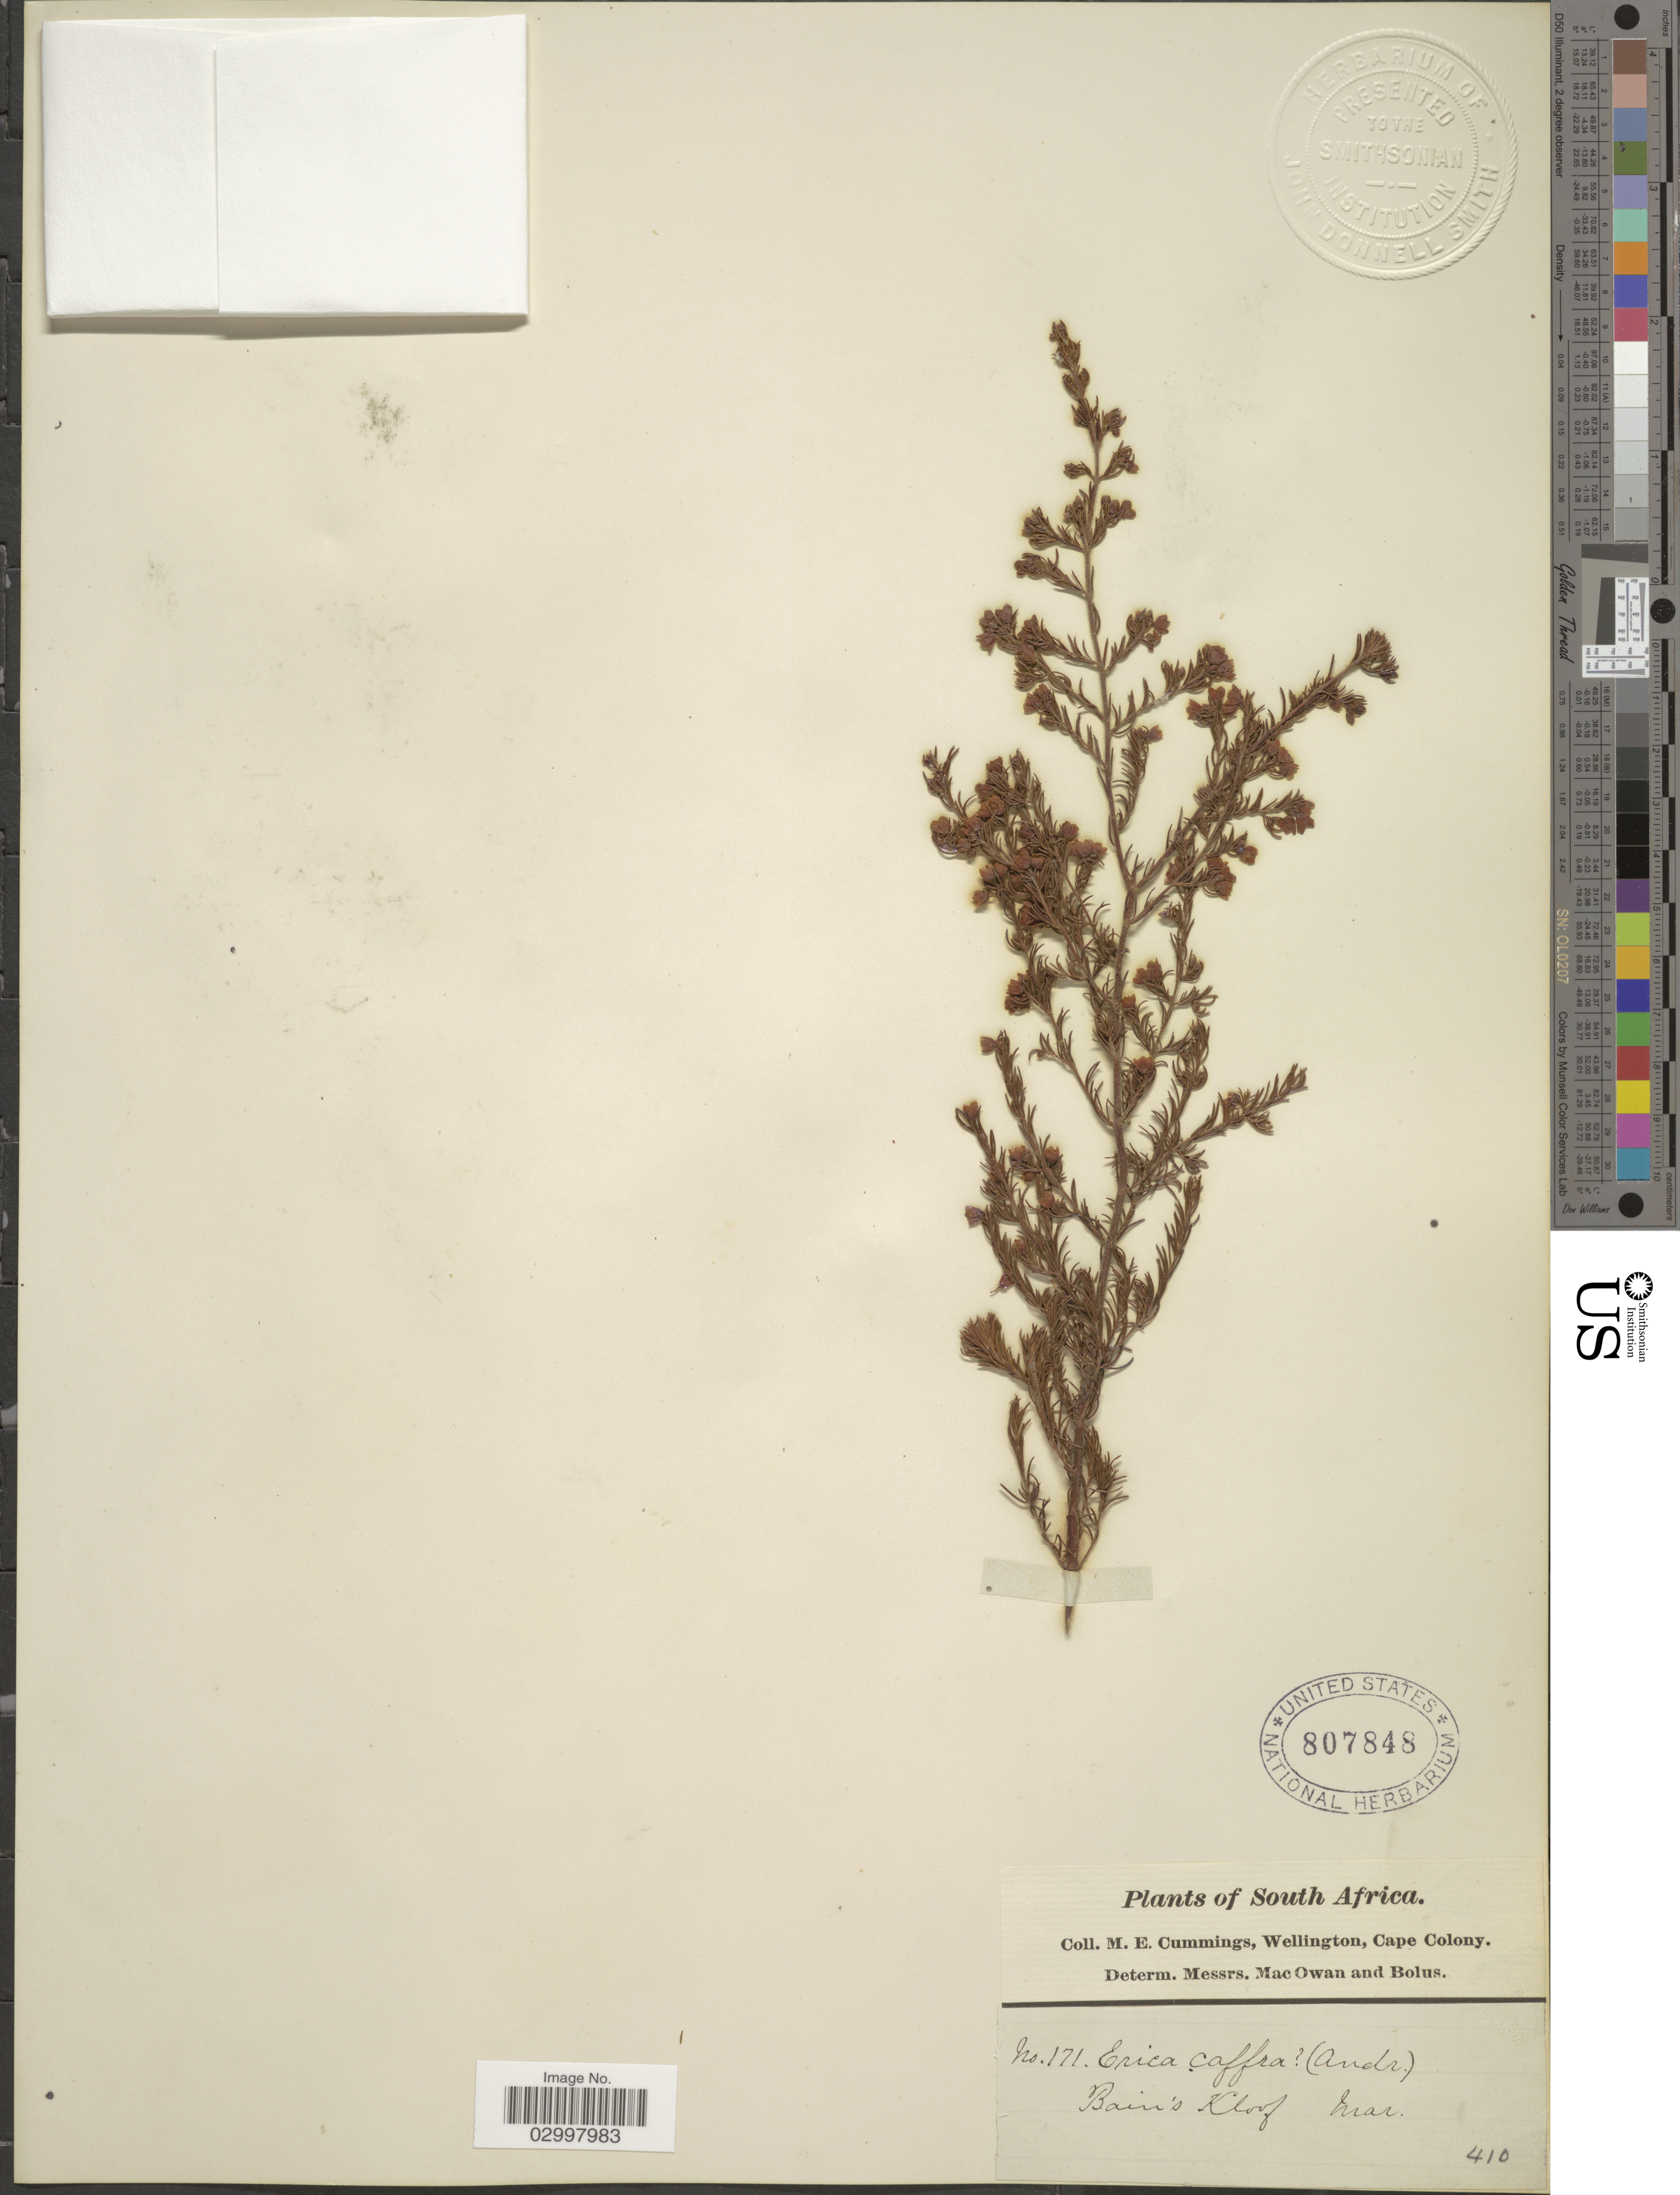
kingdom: Plantae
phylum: Tracheophyta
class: Magnoliopsida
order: Ericales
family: Ericaceae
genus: Erica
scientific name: Erica caffra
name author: L.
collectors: M. E. Cummings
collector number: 171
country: South Africa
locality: Bain's Kloof.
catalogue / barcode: US 807848